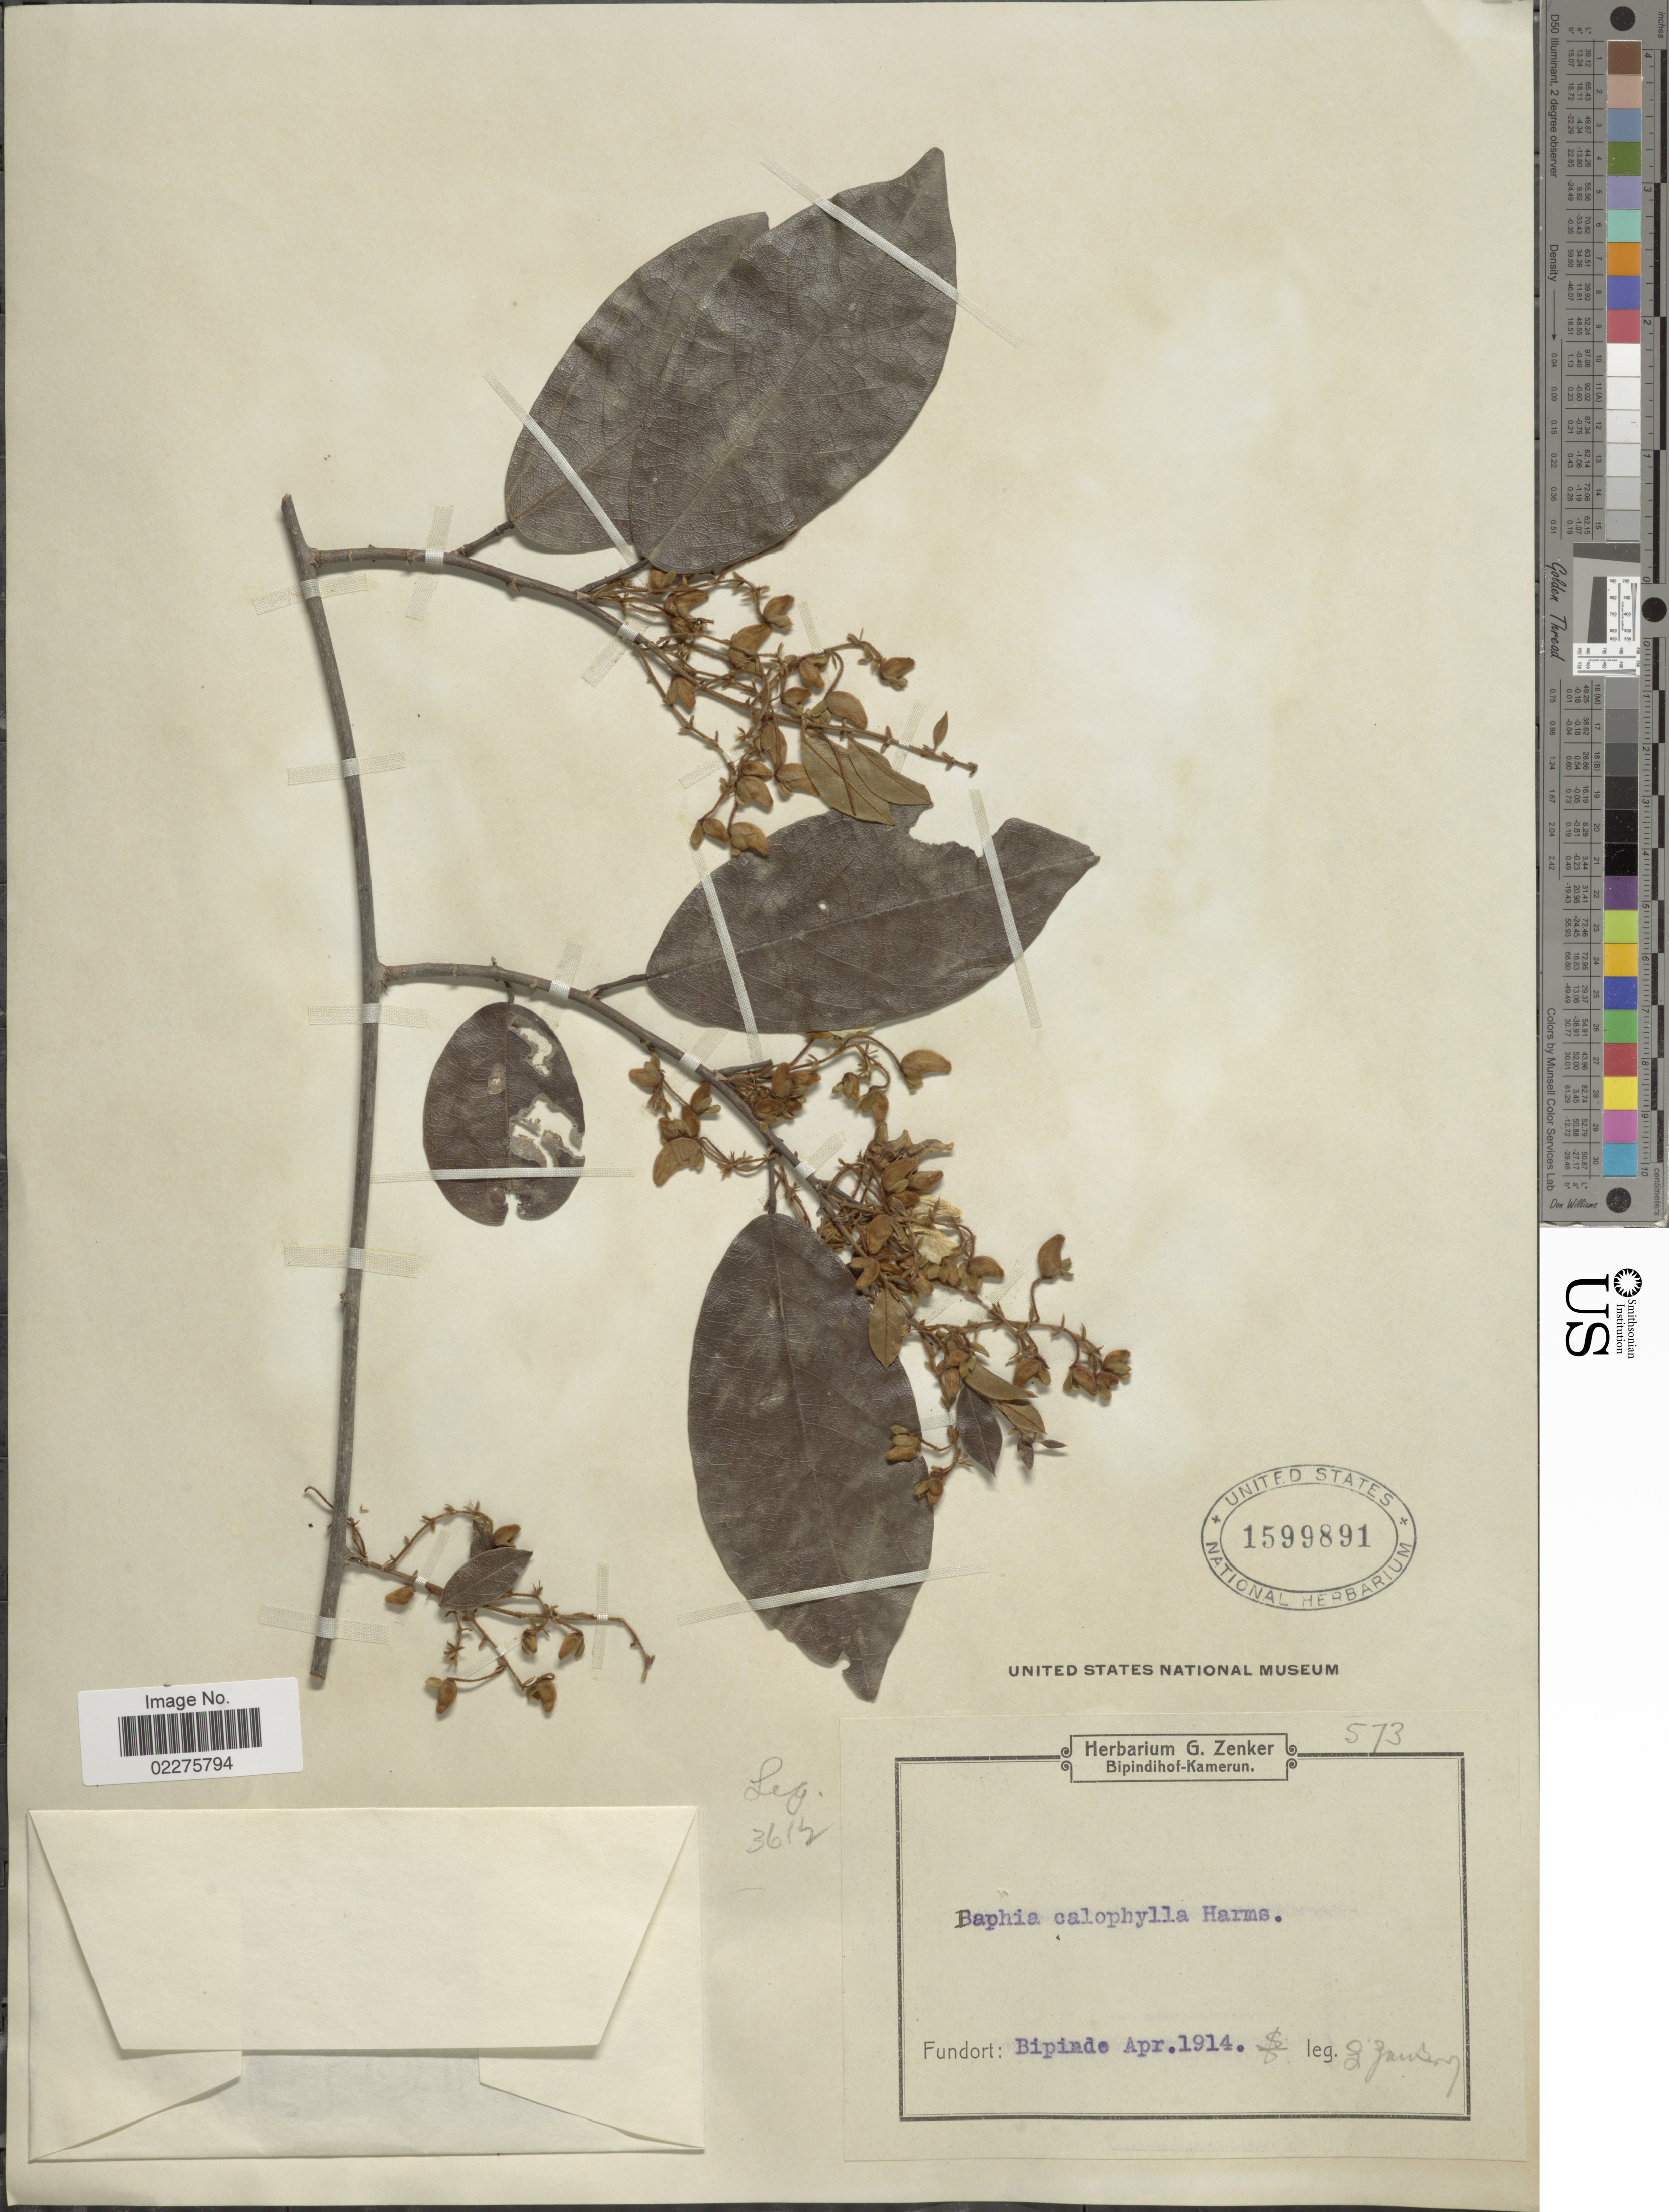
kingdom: Plantae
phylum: Tracheophyta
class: Magnoliopsida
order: Fabales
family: Fabaceae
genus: Baphia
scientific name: Baphia calophylla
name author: Harms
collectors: G. Jankay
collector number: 573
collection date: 1914-04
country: Cameroon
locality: Bipinde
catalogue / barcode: US 1599891